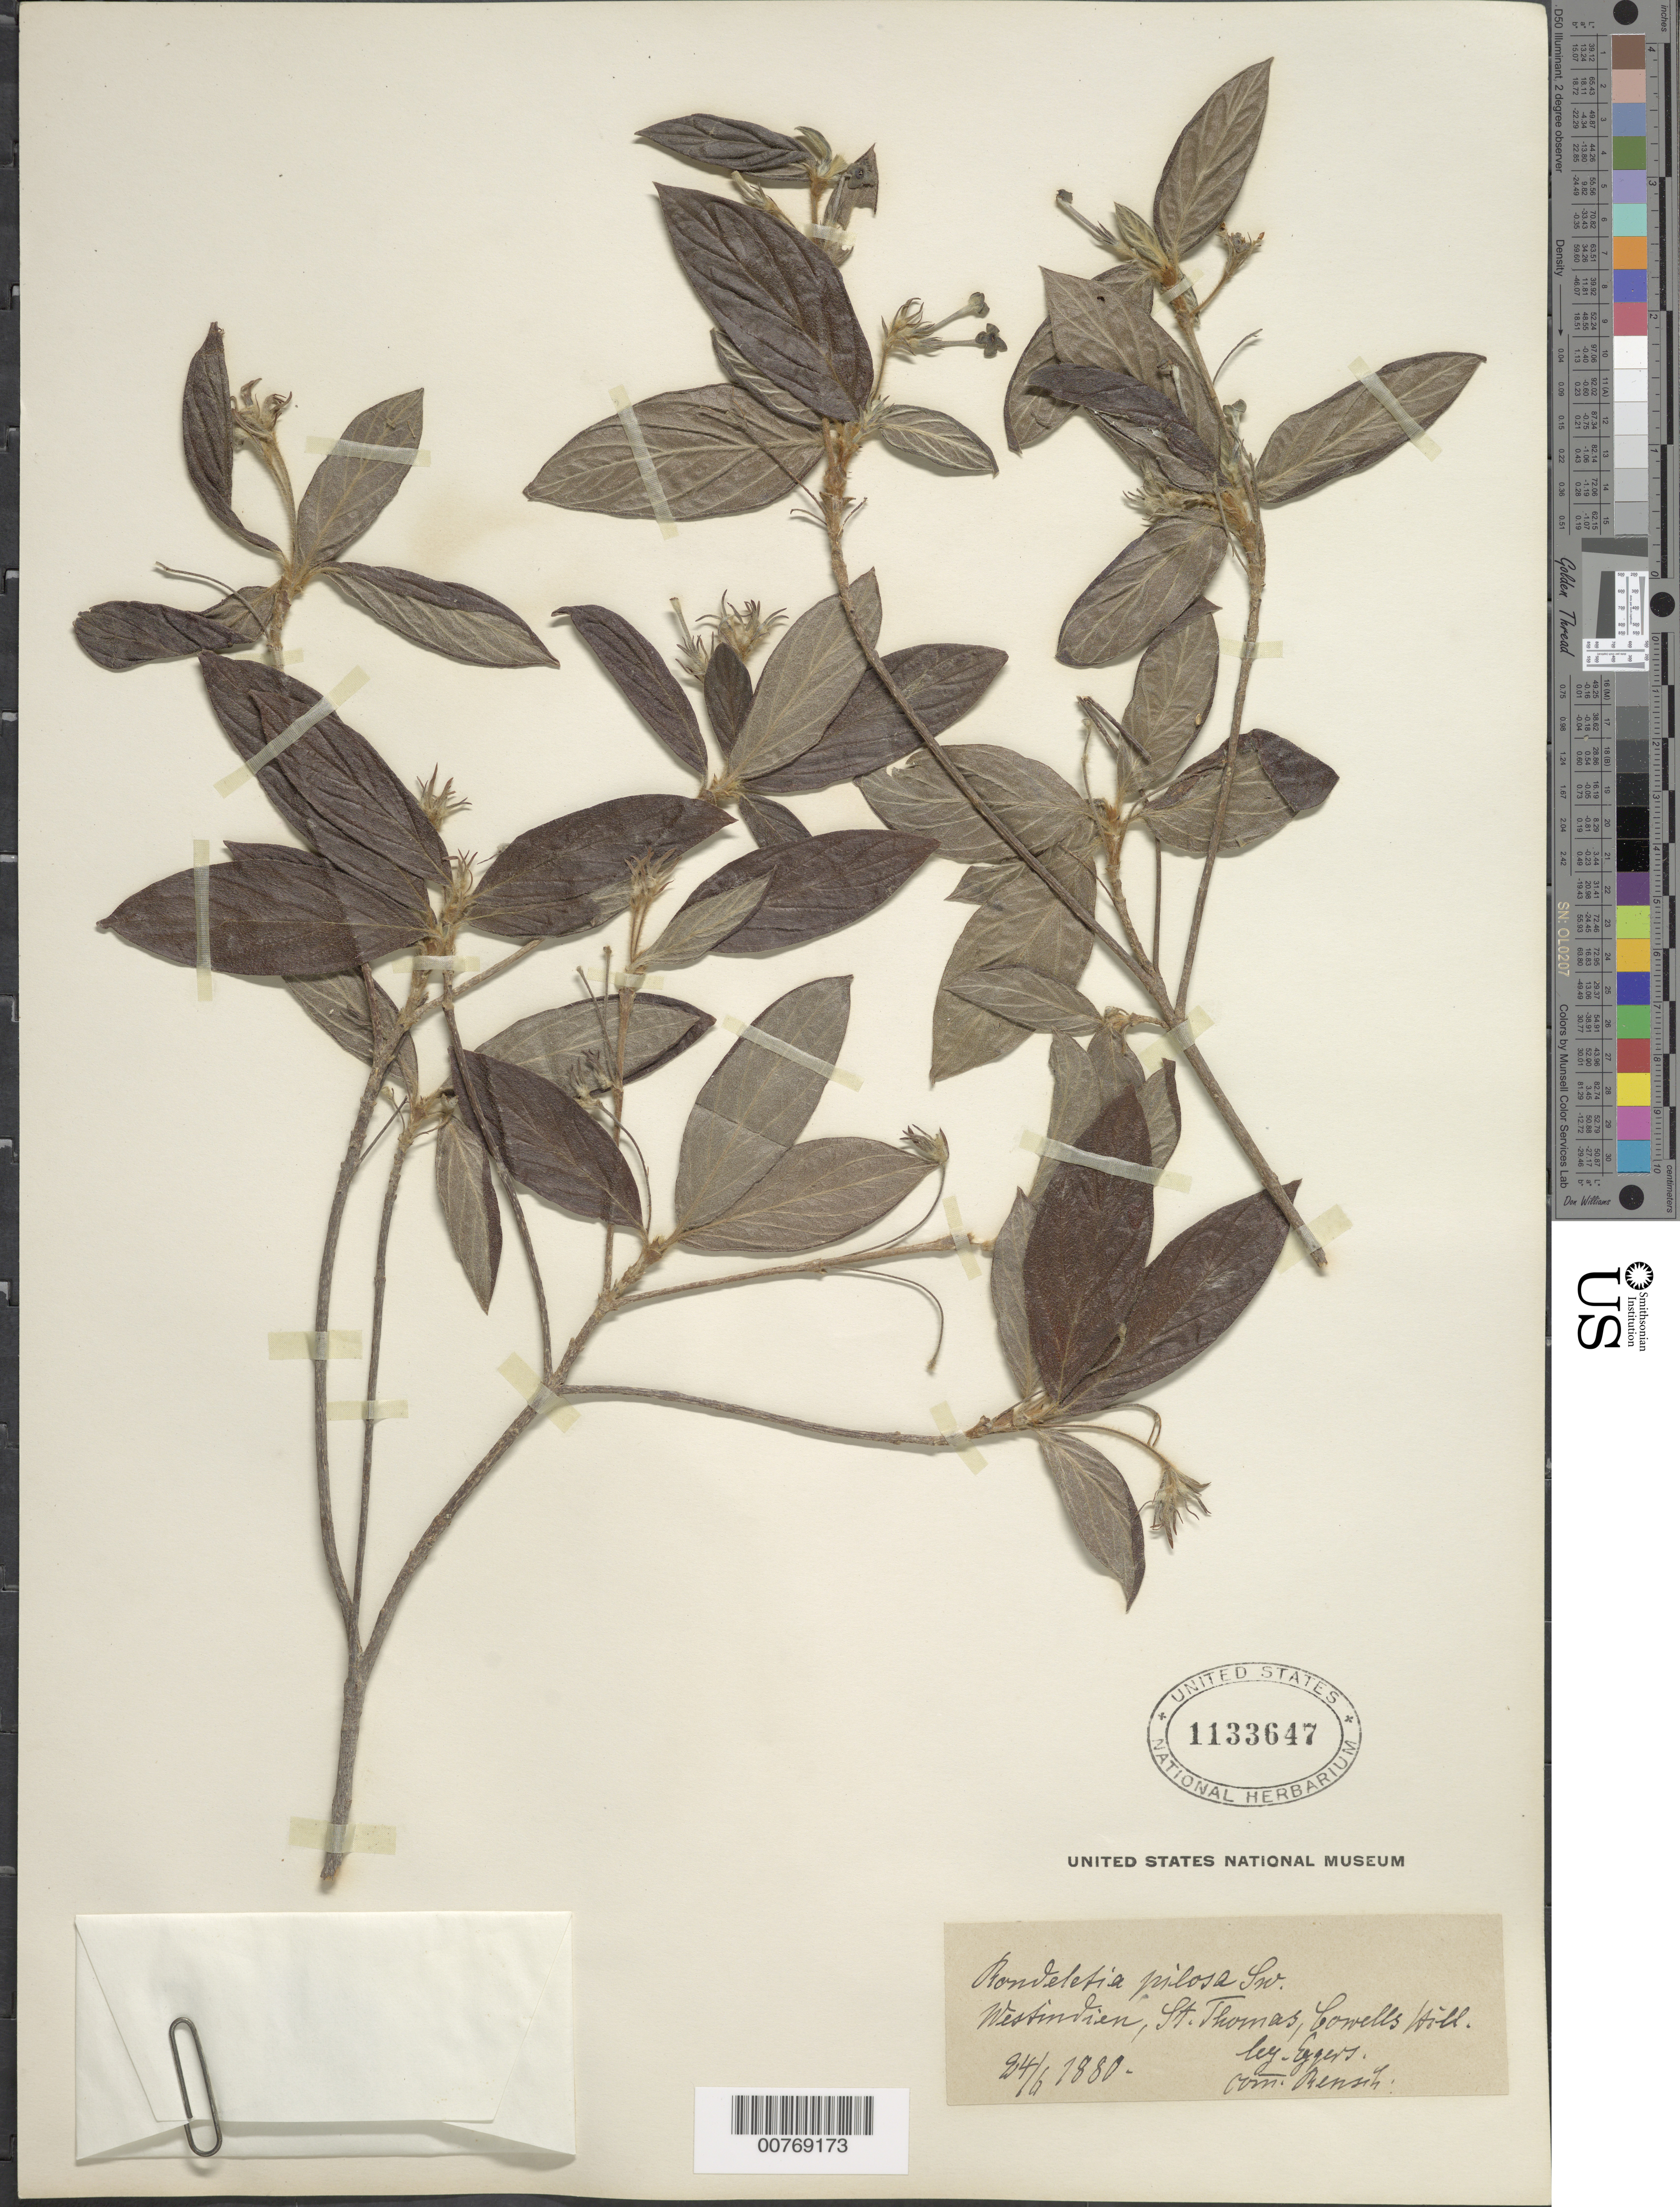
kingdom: Plantae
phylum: Tracheophyta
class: Magnoliopsida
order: Gentianales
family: Rubiaceae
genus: Rondeletia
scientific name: Rondeletia pilosa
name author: Sw.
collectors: H. F. A. von Eggers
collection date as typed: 24 --- 1880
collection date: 1880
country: U.S. Virgin Islands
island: St. Thomas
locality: Cowells Hill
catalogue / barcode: US 1133647